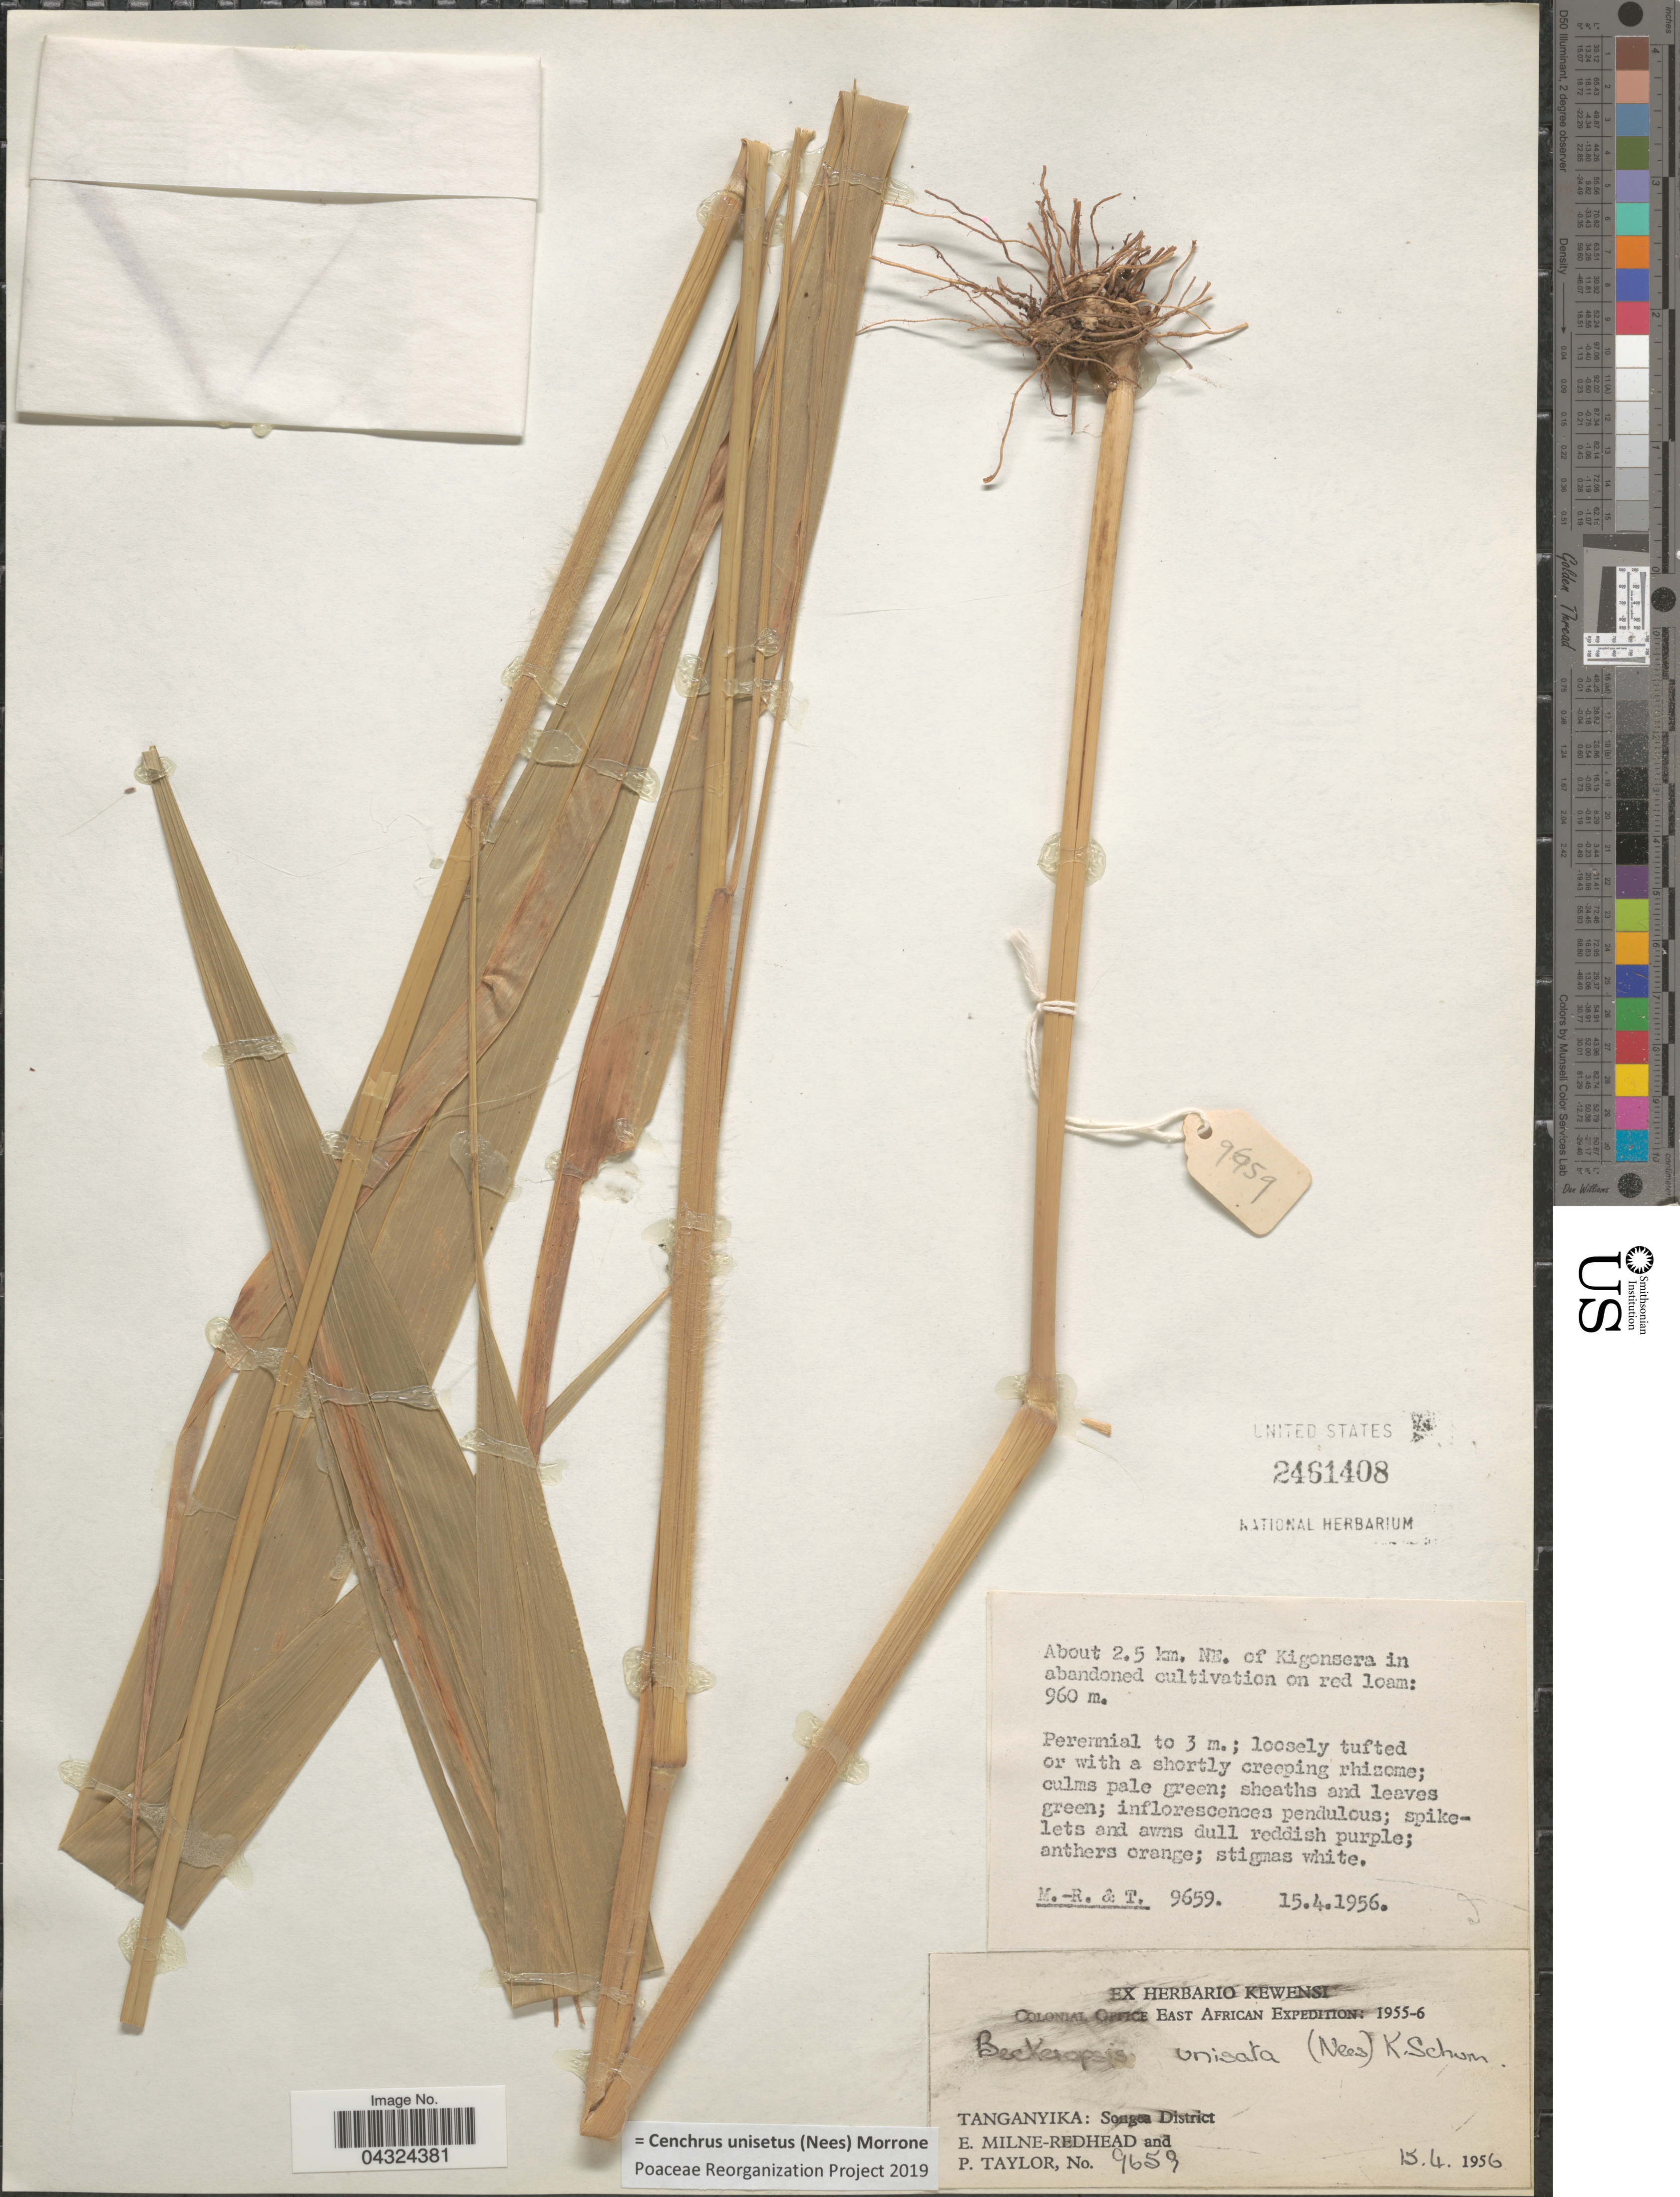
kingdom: Plantae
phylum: Tracheophyta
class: Liliopsida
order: Poales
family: Poaceae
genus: Cenchrus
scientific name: Cenchrus unisetus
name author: (Nees) Morrone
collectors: E. W. Milne-Redhead & P. Taylor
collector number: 9659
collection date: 1956-04-15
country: Tanzania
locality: Colonial Office East African Expedition: 1955-6. Tanganyika: Songea District. About 2.5 km. NE. of Kingonsera in abandoned cultivation on red loam.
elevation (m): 960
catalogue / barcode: US 2461408